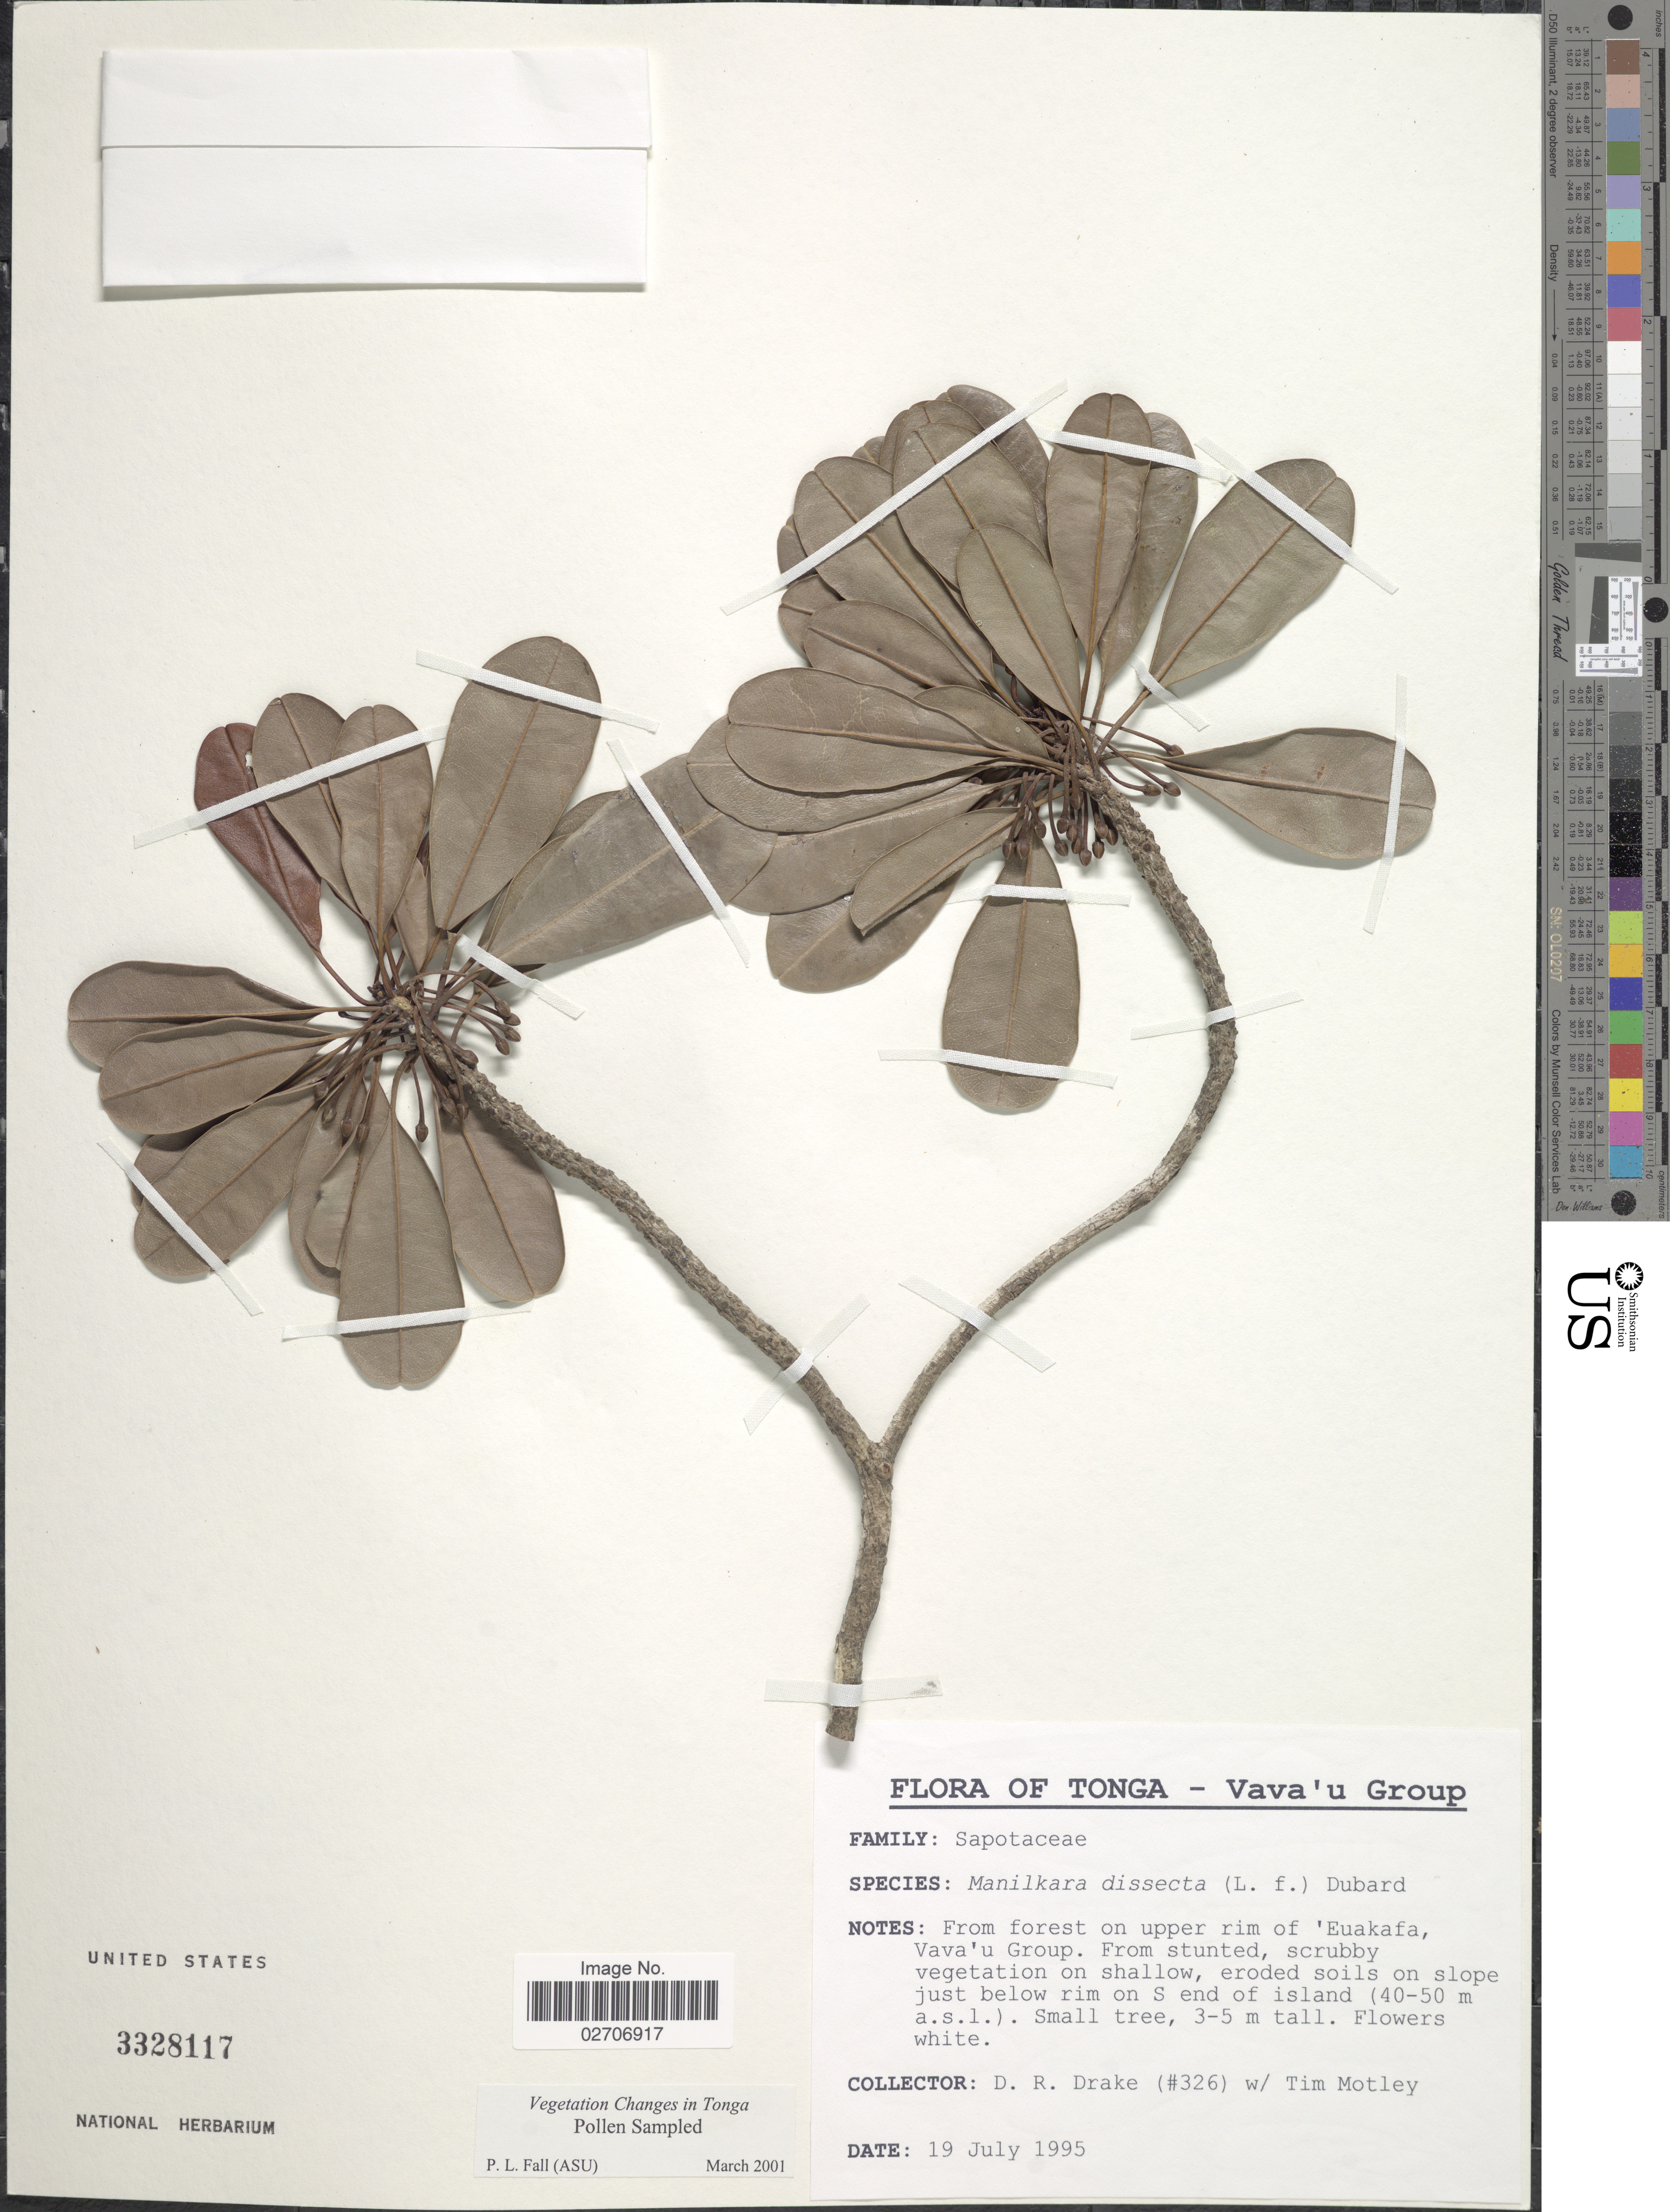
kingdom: Plantae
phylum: Tracheophyta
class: Magnoliopsida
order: Ericales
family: Sapotaceae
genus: Manilkara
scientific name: Manilkara dissecta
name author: (L. f.) Dubard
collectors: D.R. Drake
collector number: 326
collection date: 1995-07-19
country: Tonga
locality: Vava'u Group, from forest on upper rim of 'Eukafa, Vava'u Group, eroded soils on slope just below rim on S end of Island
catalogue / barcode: US 3328117